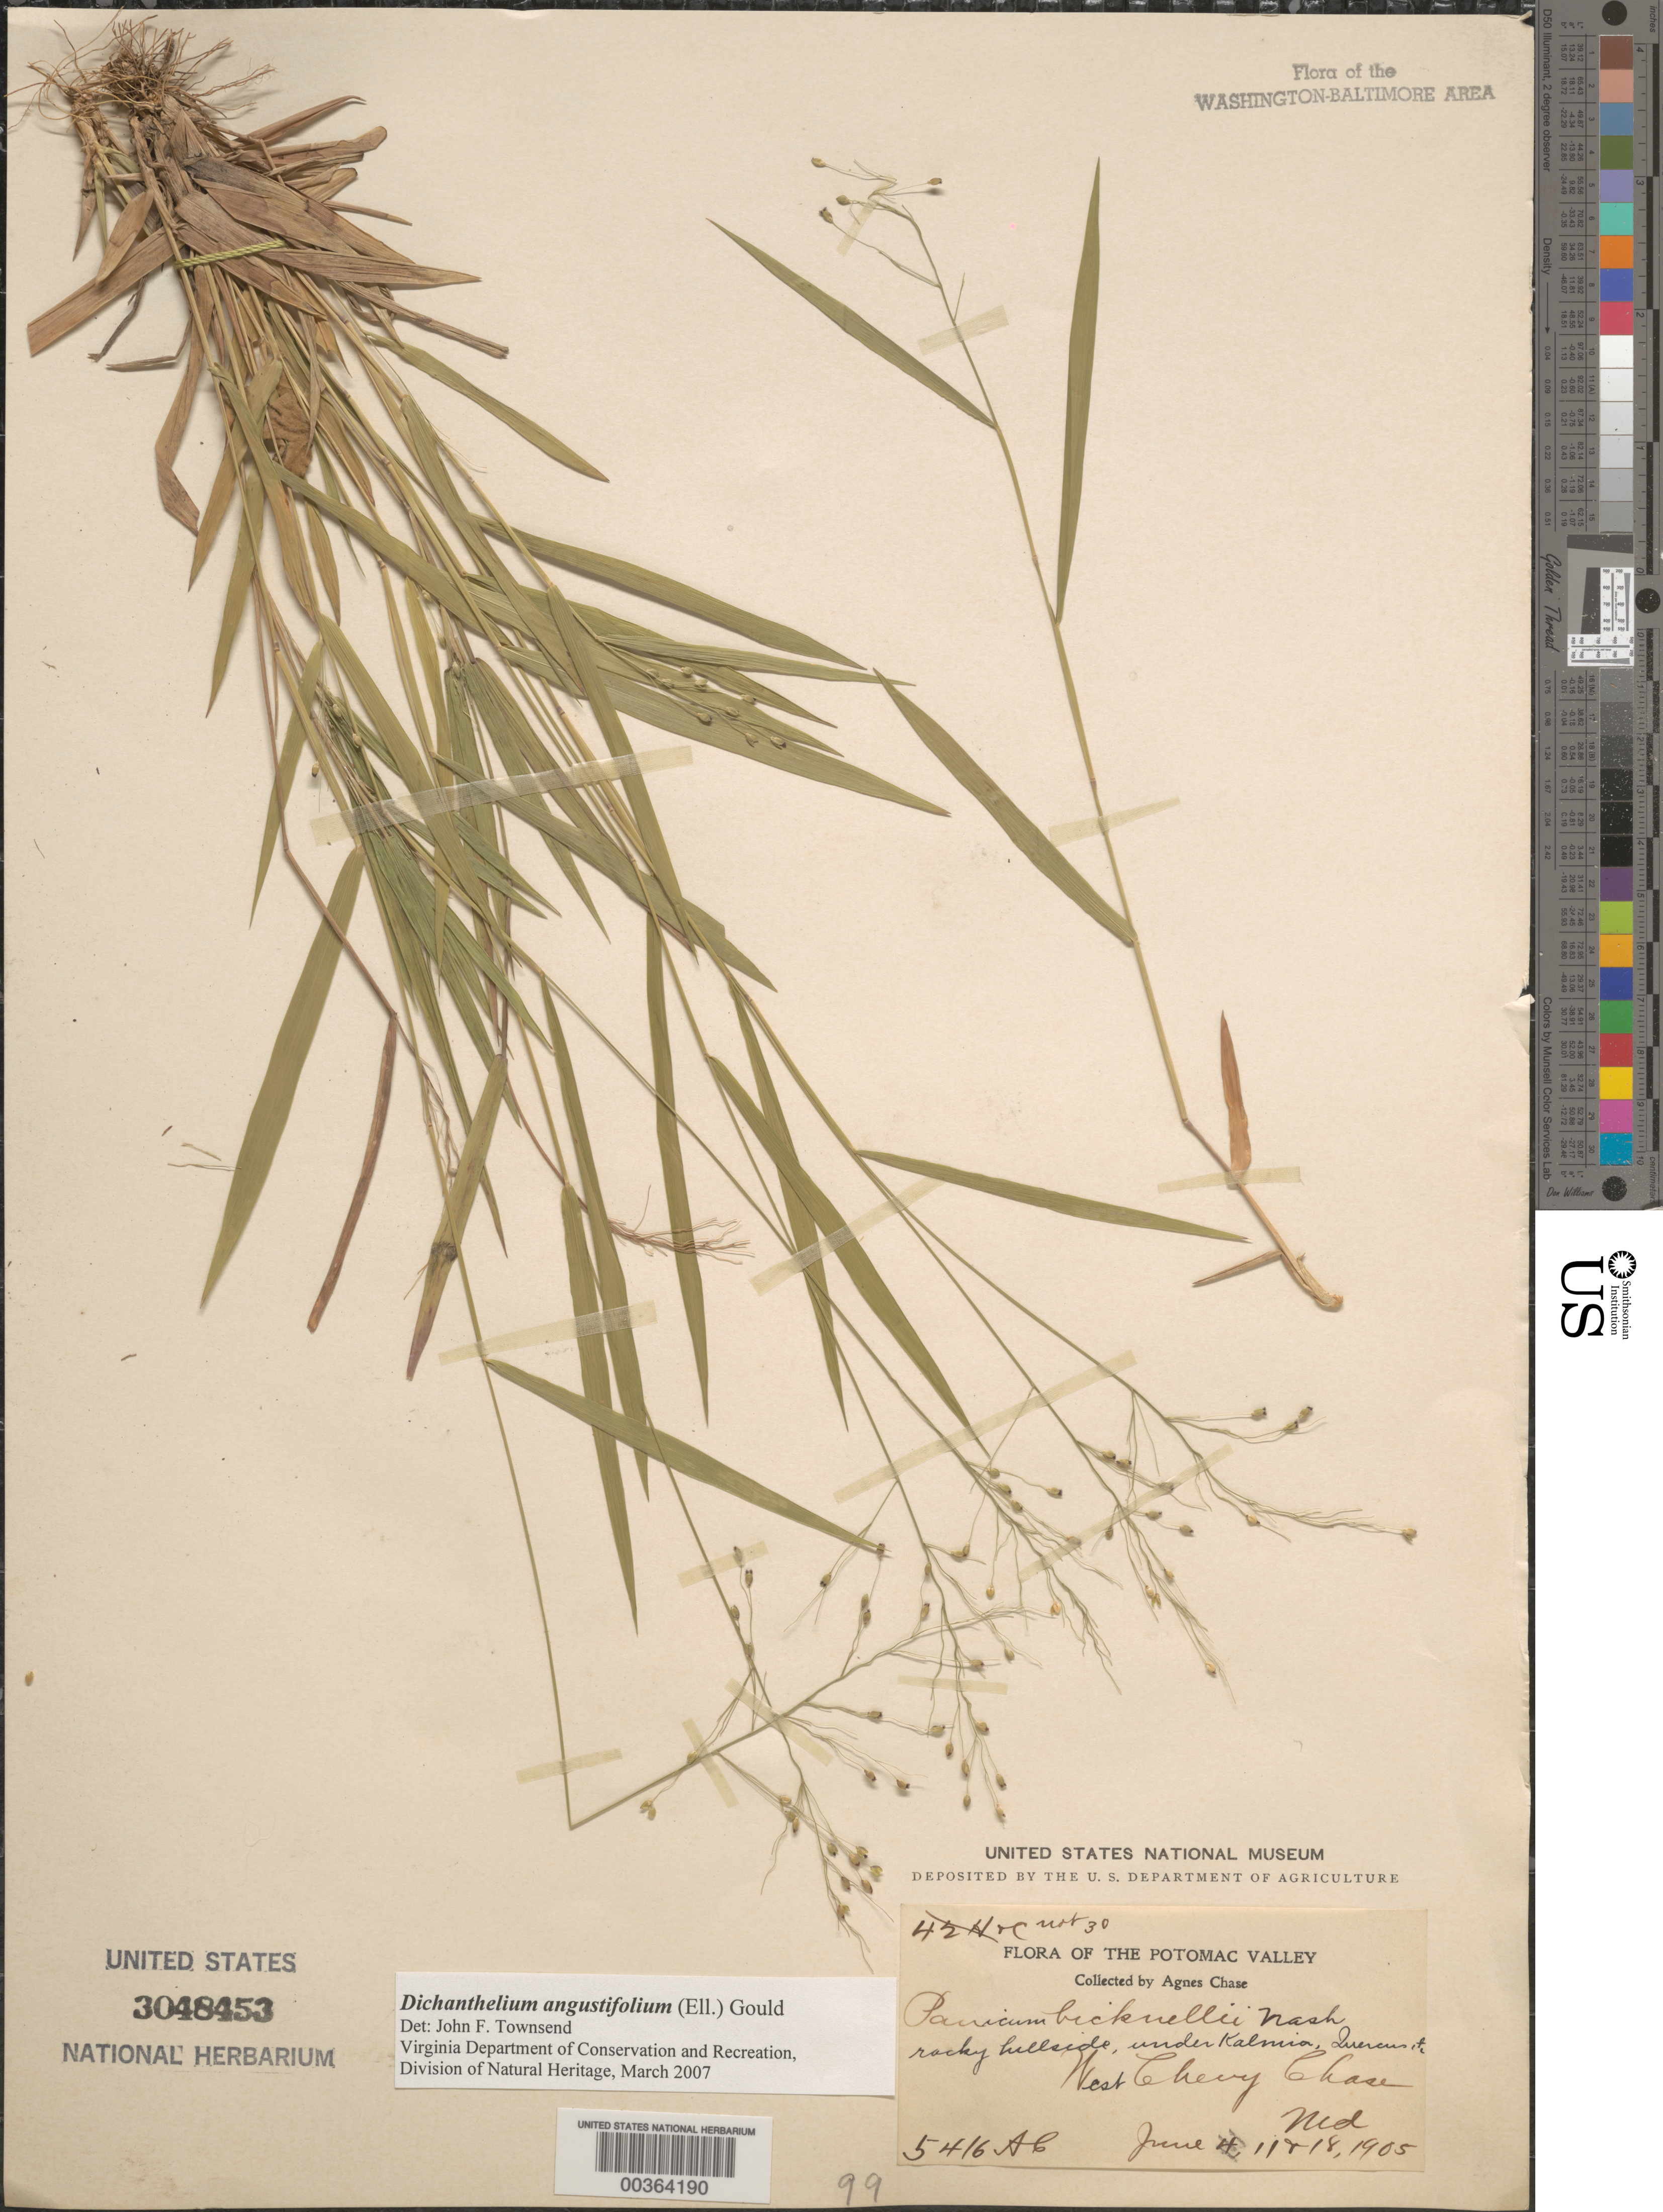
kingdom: Plantae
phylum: Tracheophyta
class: Liliopsida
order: Poales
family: Poaceae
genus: Dichanthelium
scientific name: Dichanthelium angustifolium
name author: (Ellison) Gould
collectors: A. Chase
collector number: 5416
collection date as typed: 11 Jun 1905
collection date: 1905-06-11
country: United States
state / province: Maryland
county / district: Montgomery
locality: West Chevy Chase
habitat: Rocky hillside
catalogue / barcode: US 3048453